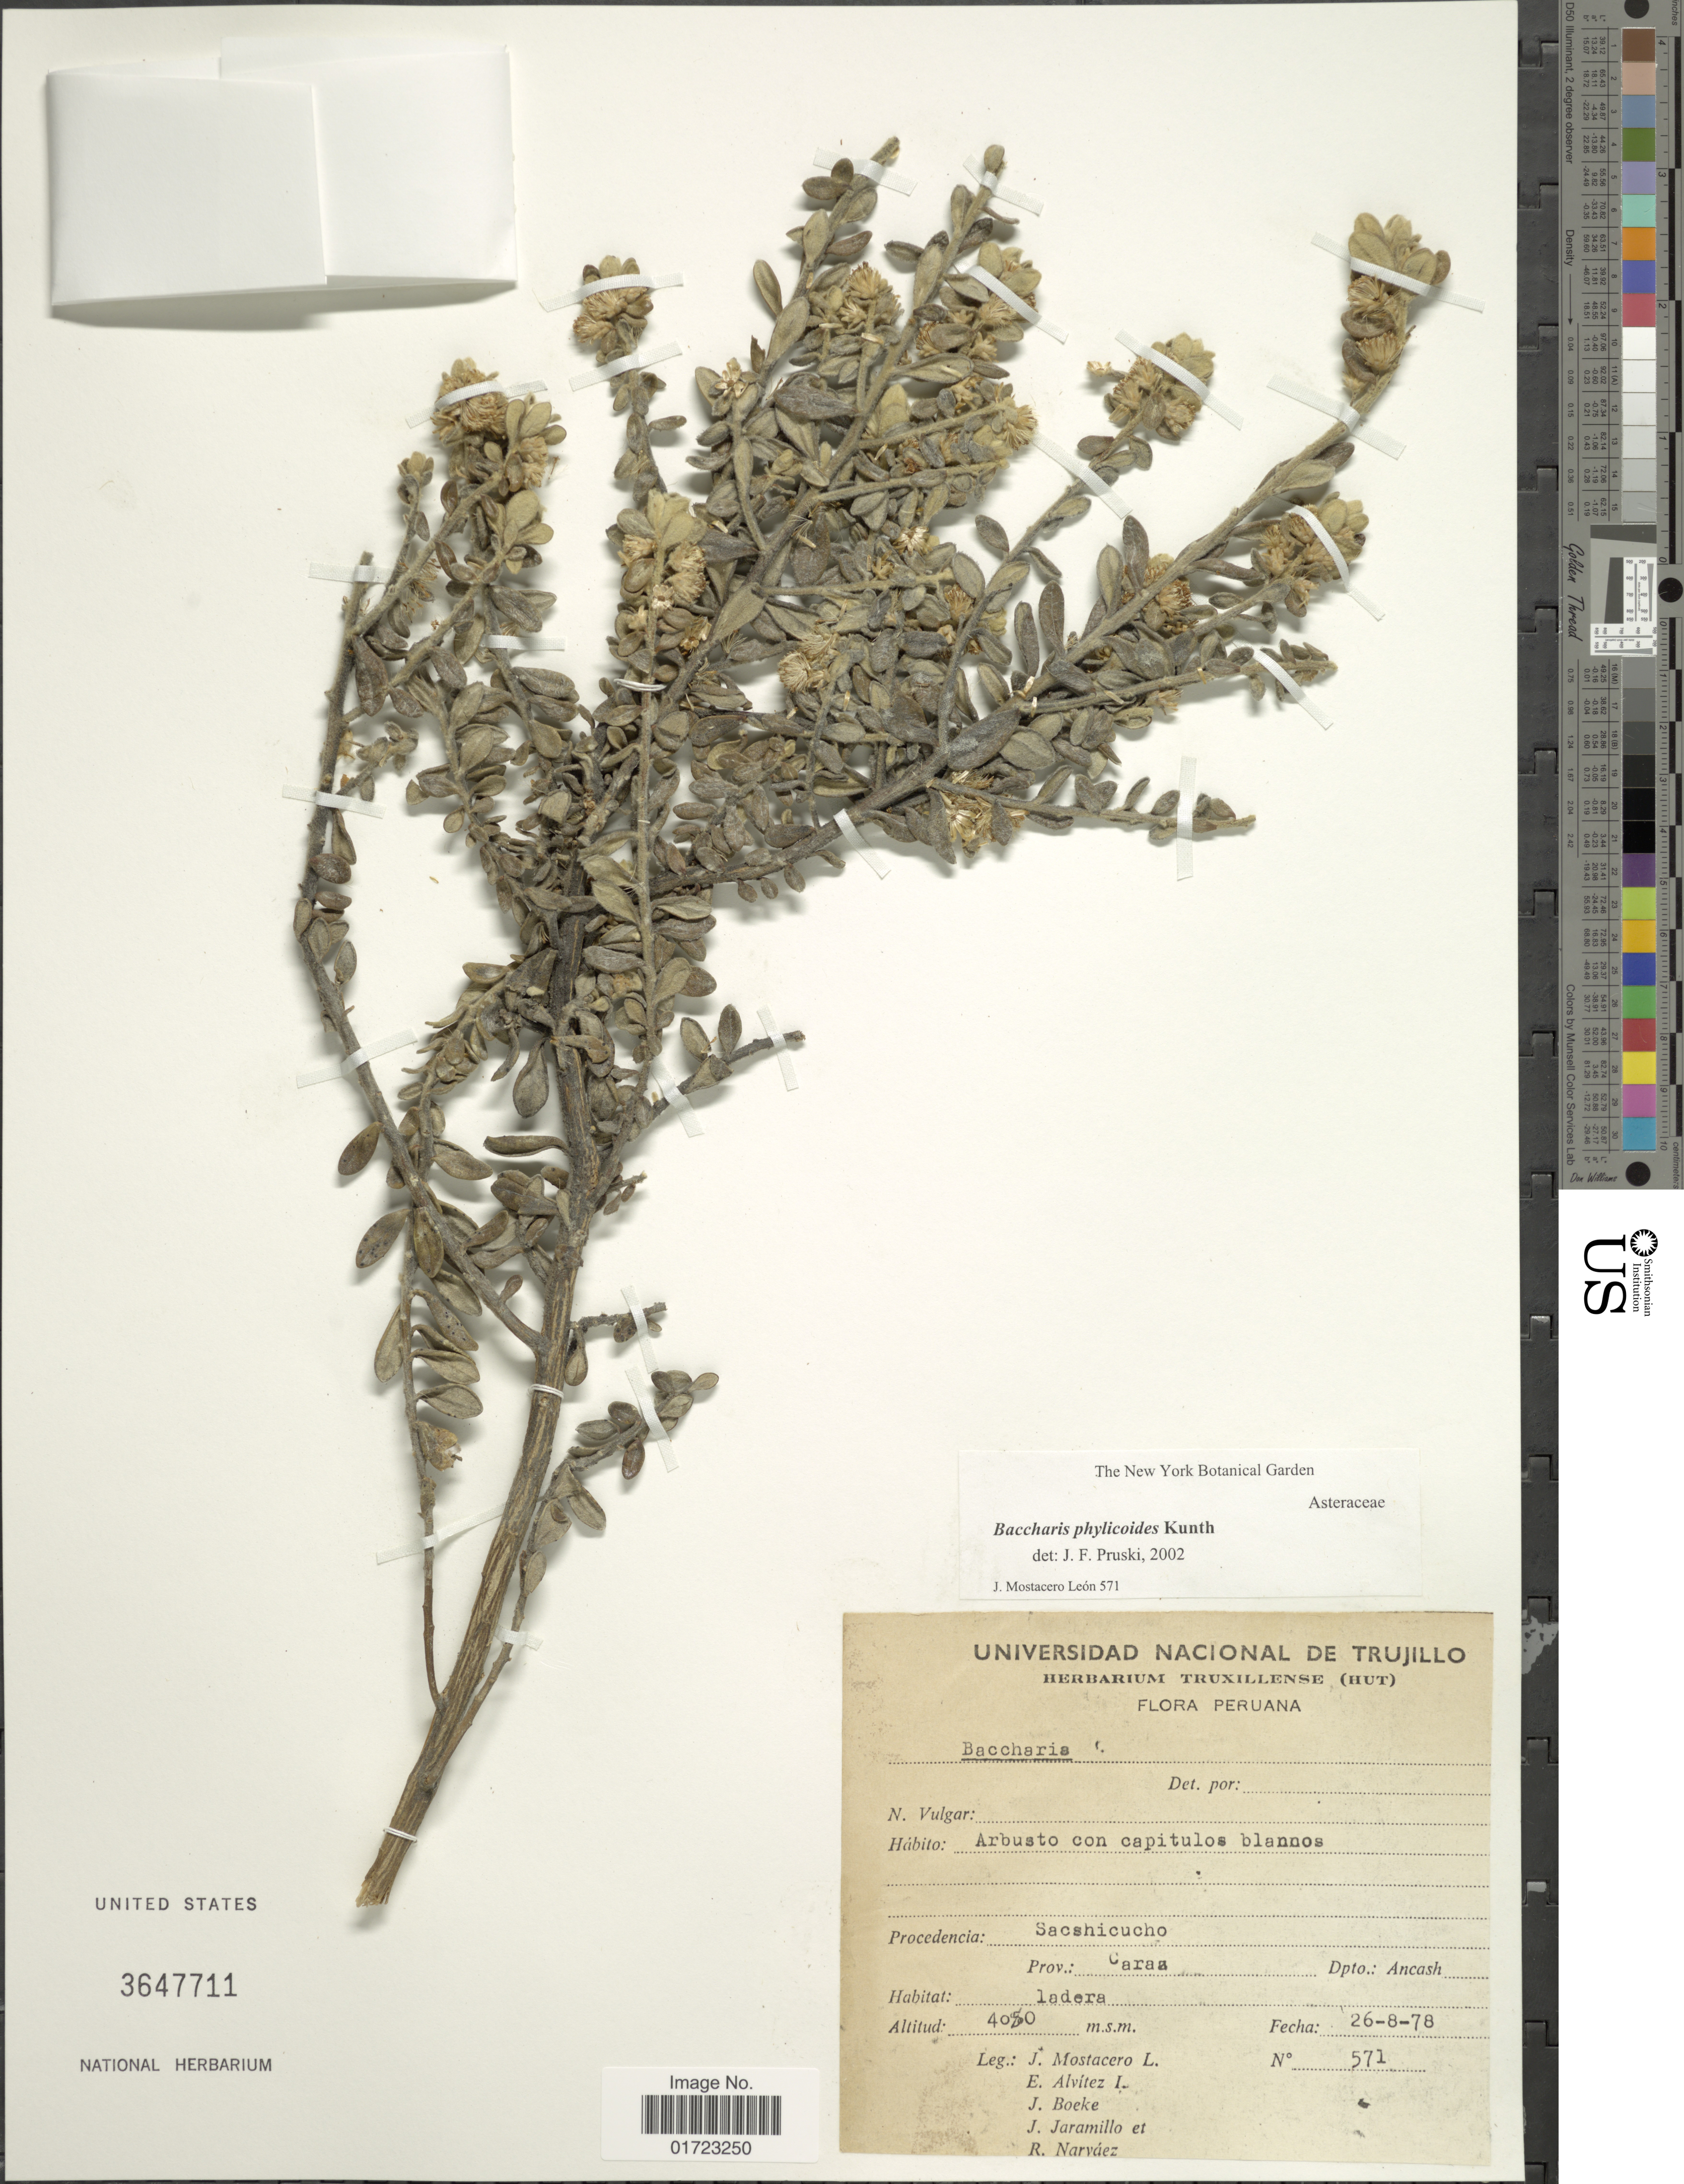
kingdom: Plantae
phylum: Tracheophyta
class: Magnoliopsida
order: Asterales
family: Asteraceae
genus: Baccharis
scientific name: Baccharis phylicoides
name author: Kunth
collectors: J. Mostacero L., E. Alvitez I., J. D. Boeke, J. Jaramillo & R. Narváez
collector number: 571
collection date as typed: Transcribed d/m/y: 26/8/78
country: Peru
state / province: Ancash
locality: Sacshicucho, Prov. Caraz, Dpto.: Ancash.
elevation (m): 4050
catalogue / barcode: US 3647711